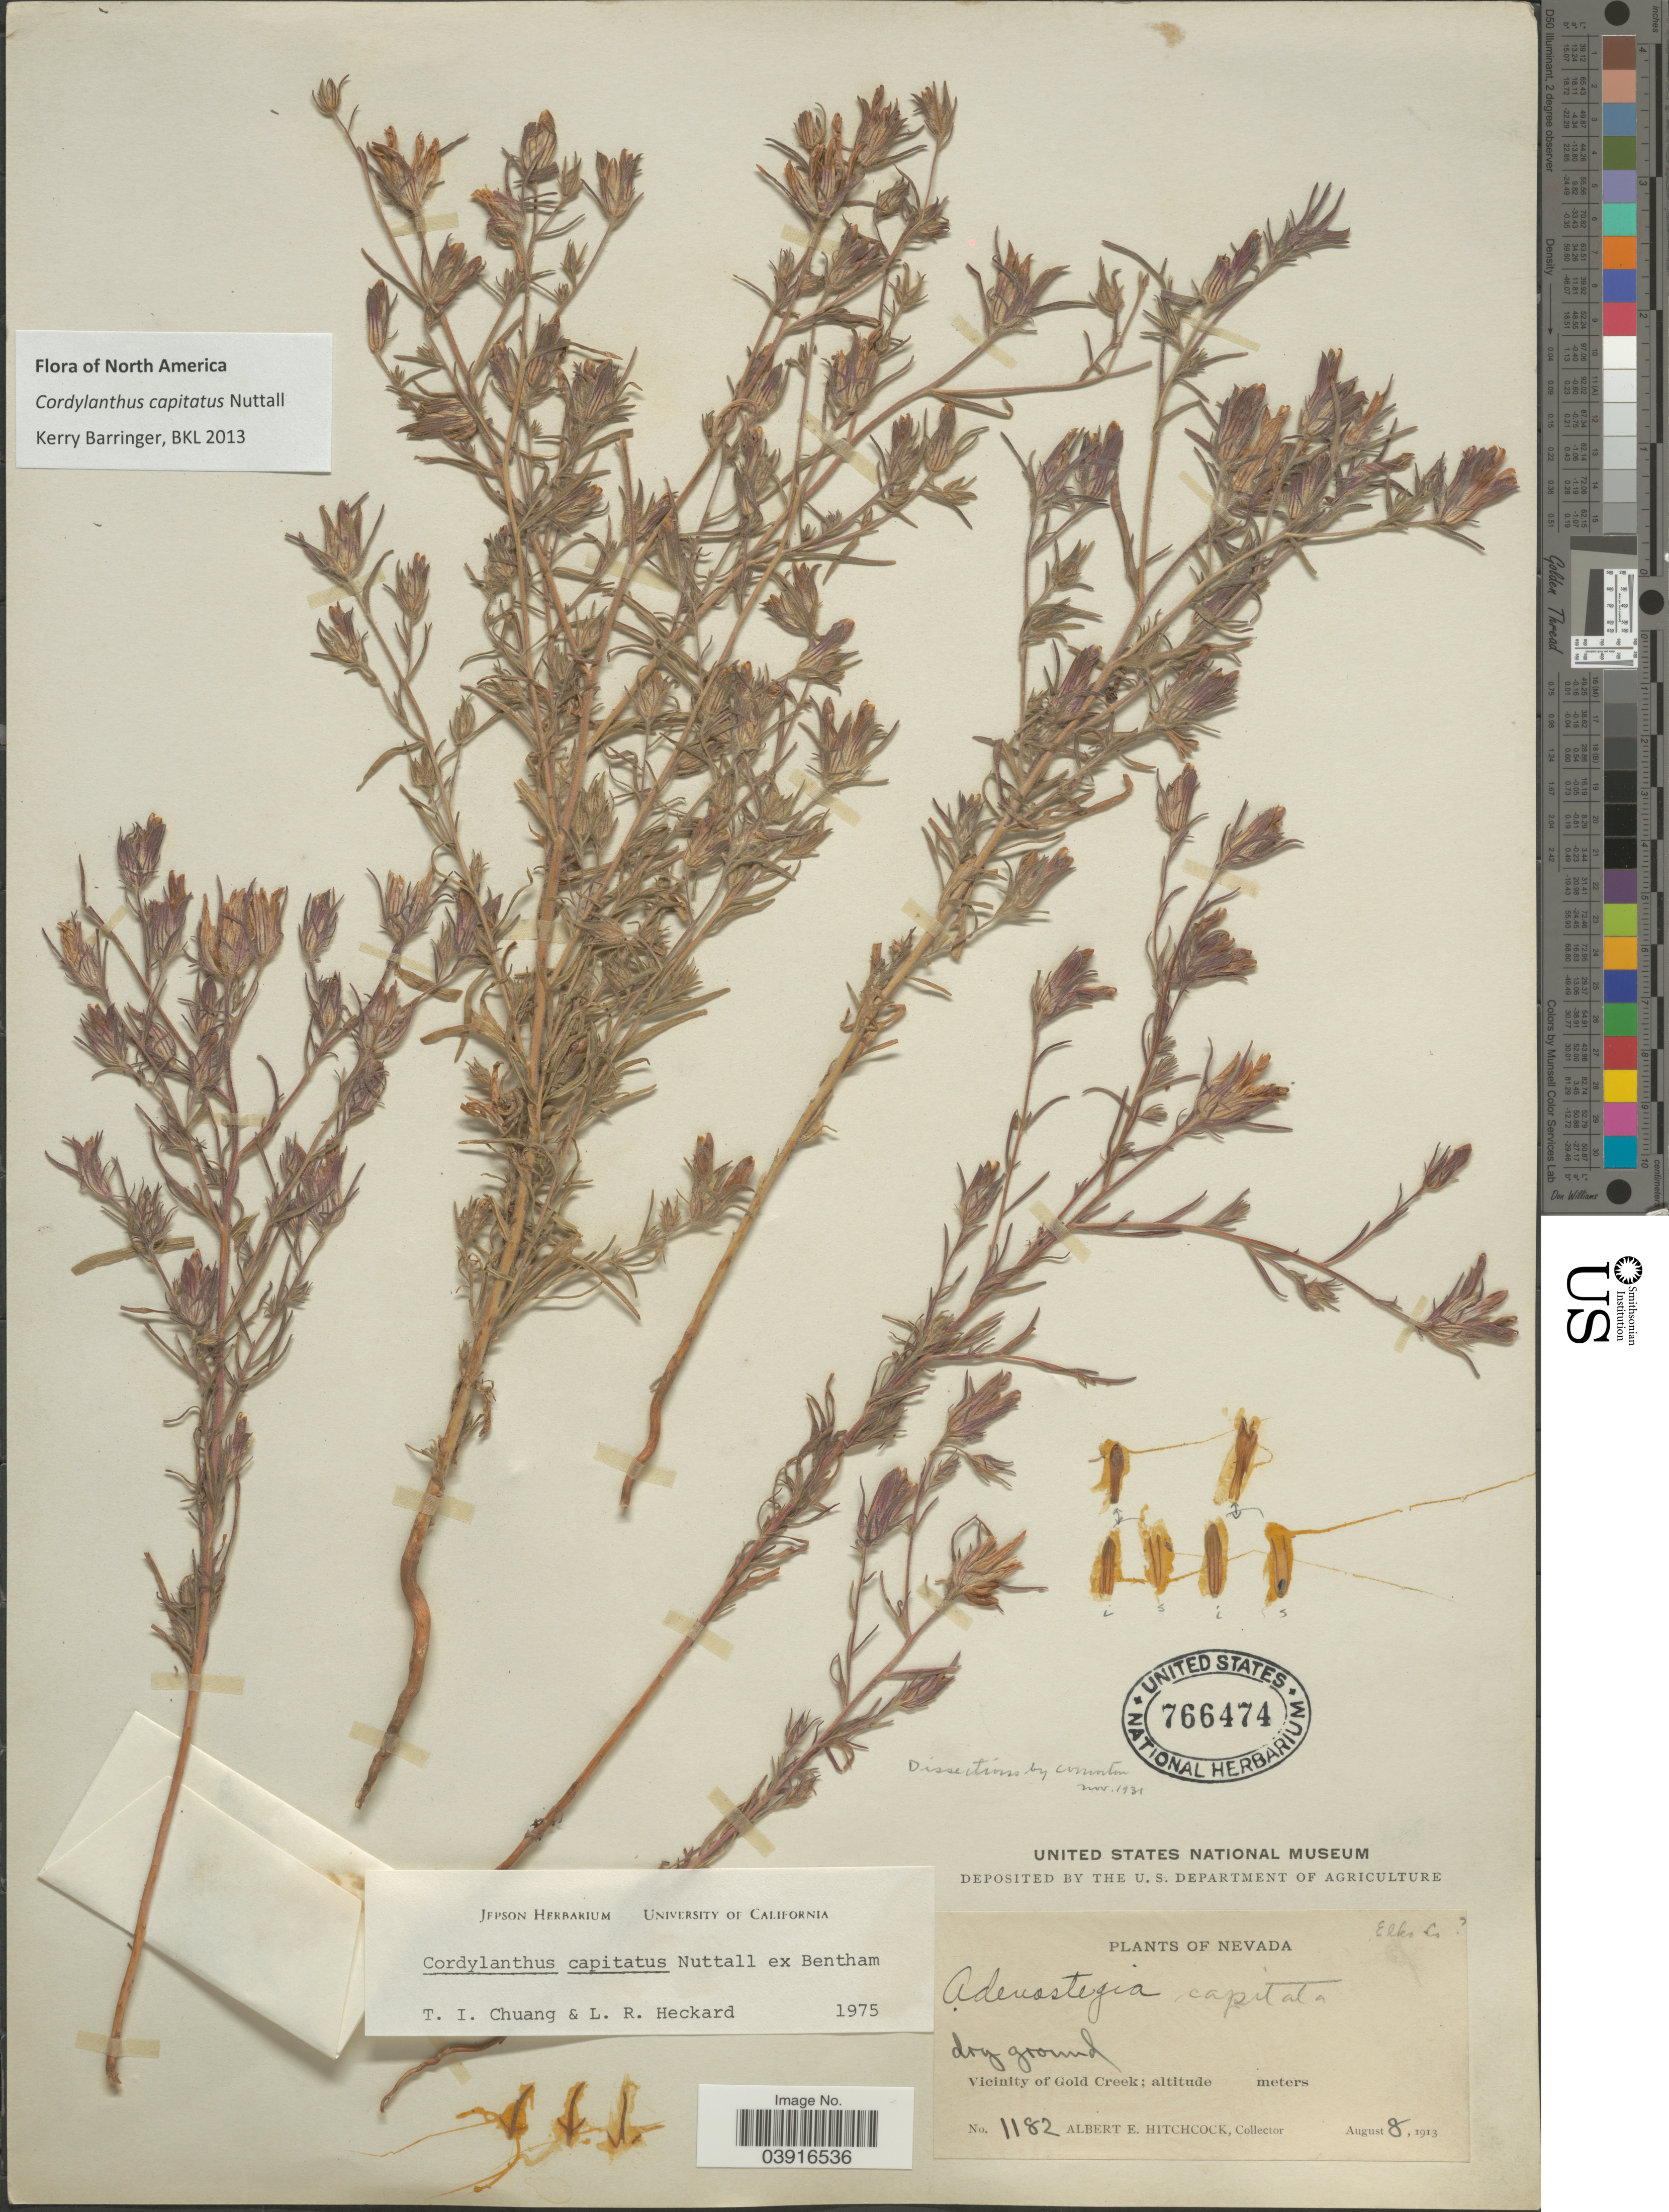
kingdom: Plantae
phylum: Tracheophyta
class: Magnoliopsida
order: Lamiales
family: Orobanchaceae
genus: Cordylanthus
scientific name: Cordylanthus capitatus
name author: Nutt. ex Benth.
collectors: A. Hitchcock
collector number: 1182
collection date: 1913-08-08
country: United States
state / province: Nevada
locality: Elko Co [unsure placement]. Vicinity of Gold Creek.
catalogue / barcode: US 766474